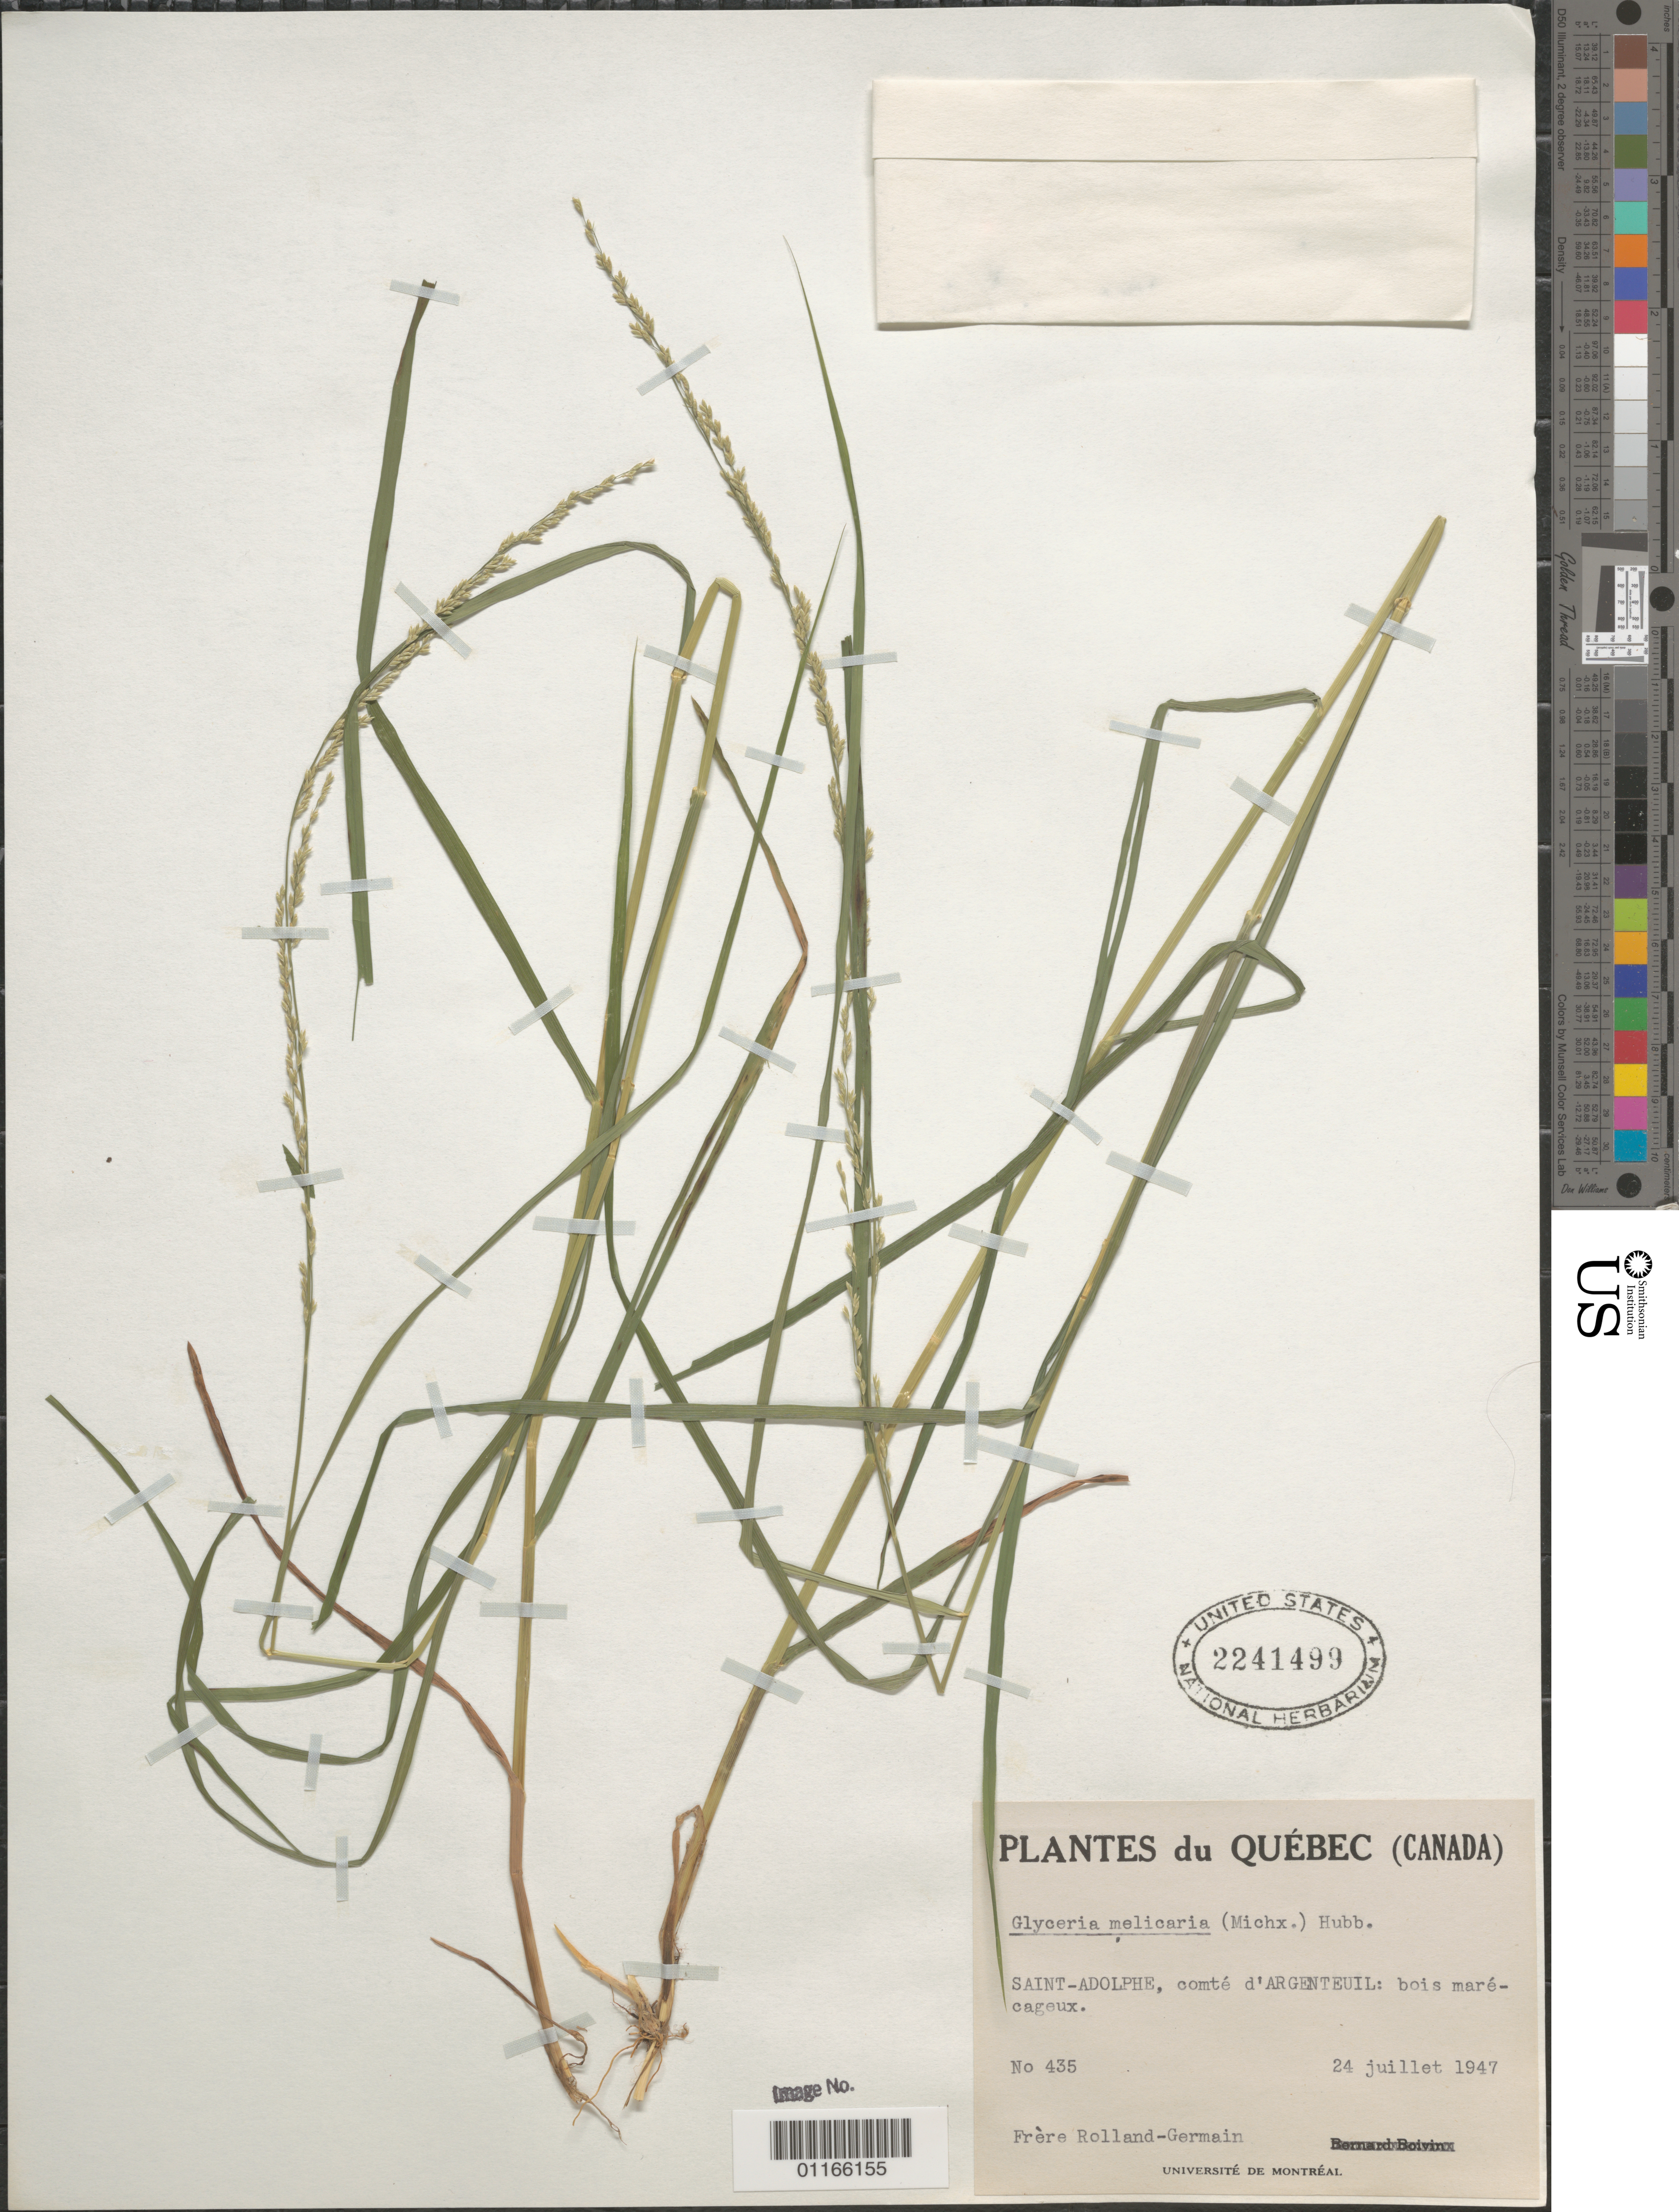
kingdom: Plantae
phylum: Tracheophyta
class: Liliopsida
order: Poales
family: Poaceae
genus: Glyceria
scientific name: Glyceria melicaria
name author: (Michx.) F.T. Hubb.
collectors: Rolland-Germain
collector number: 435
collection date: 1947-07-24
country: Canada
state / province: Quebec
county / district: Saint-Adolphe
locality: comte d'Argenteuil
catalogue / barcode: US 2241499